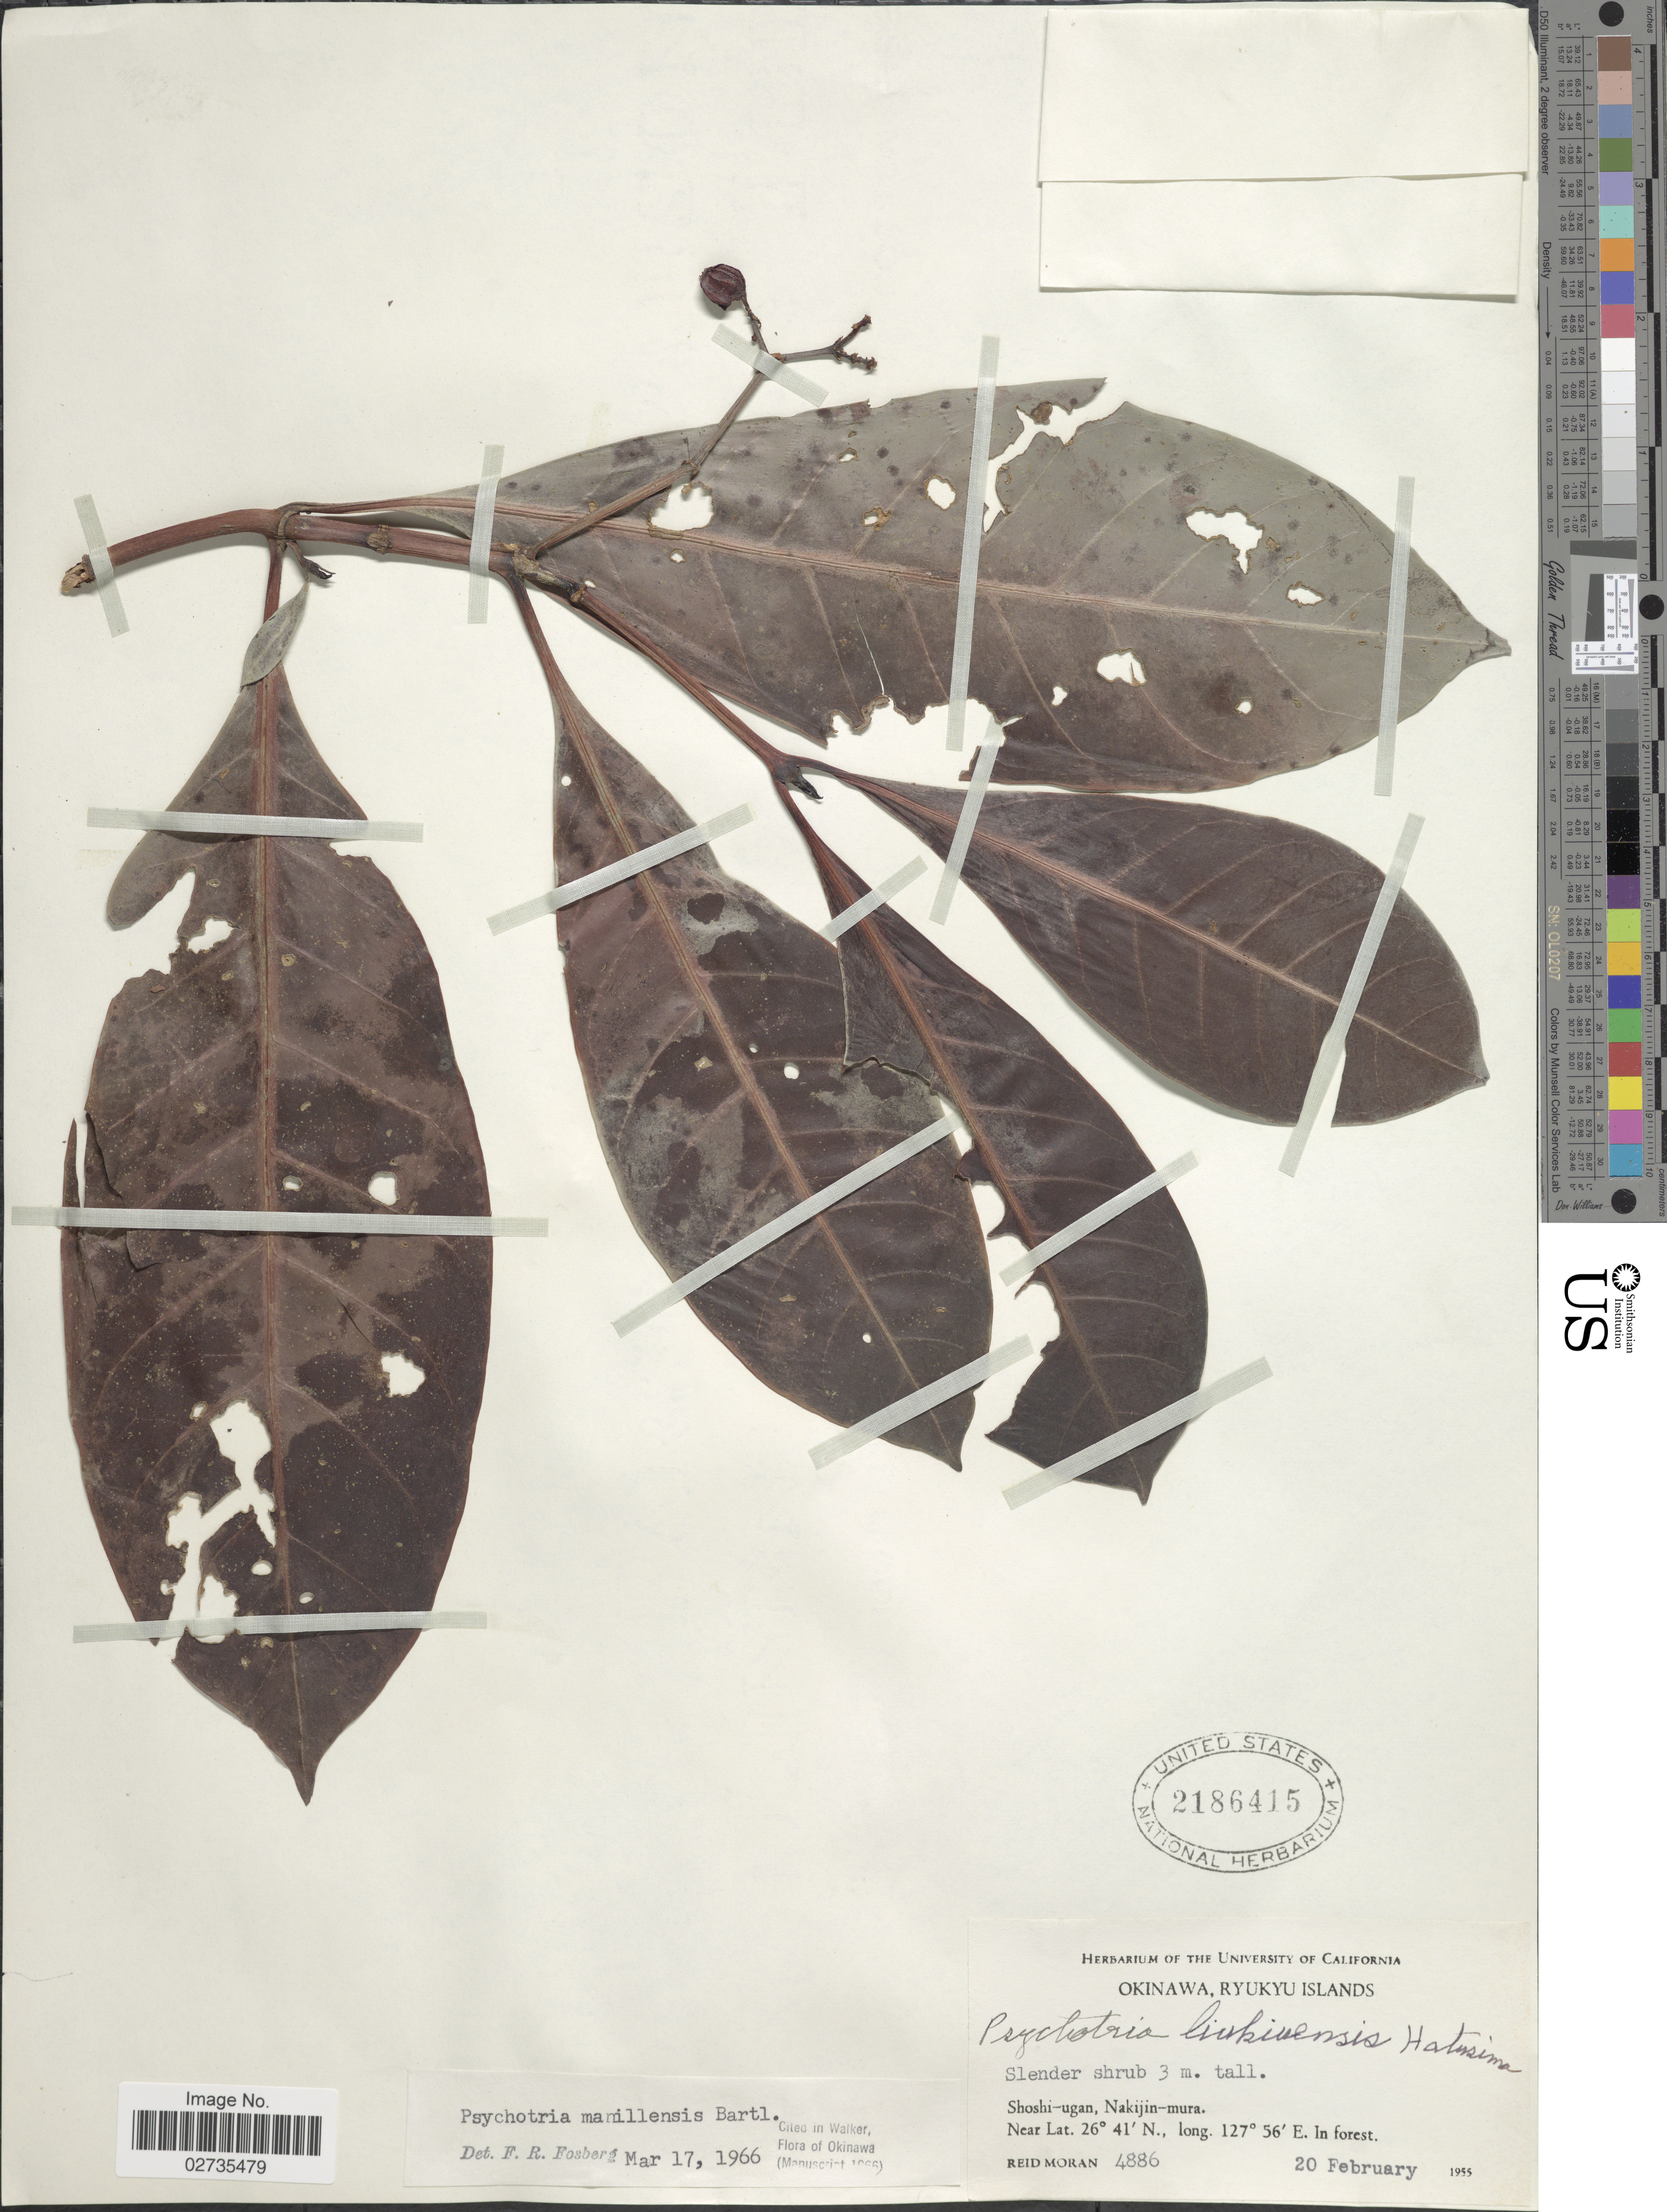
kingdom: Plantae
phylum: Tracheophyta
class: Magnoliopsida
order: Gentianales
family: Rubiaceae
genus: Psychotria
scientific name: Psychotria manillensis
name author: Bartl. ex DC.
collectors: R. V. Moran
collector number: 4886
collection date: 1955-02-20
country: Japan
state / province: Okinawa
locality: Ryukyu Islands. Shoshi-ugan, Nakijin-mura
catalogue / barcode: US 2186415